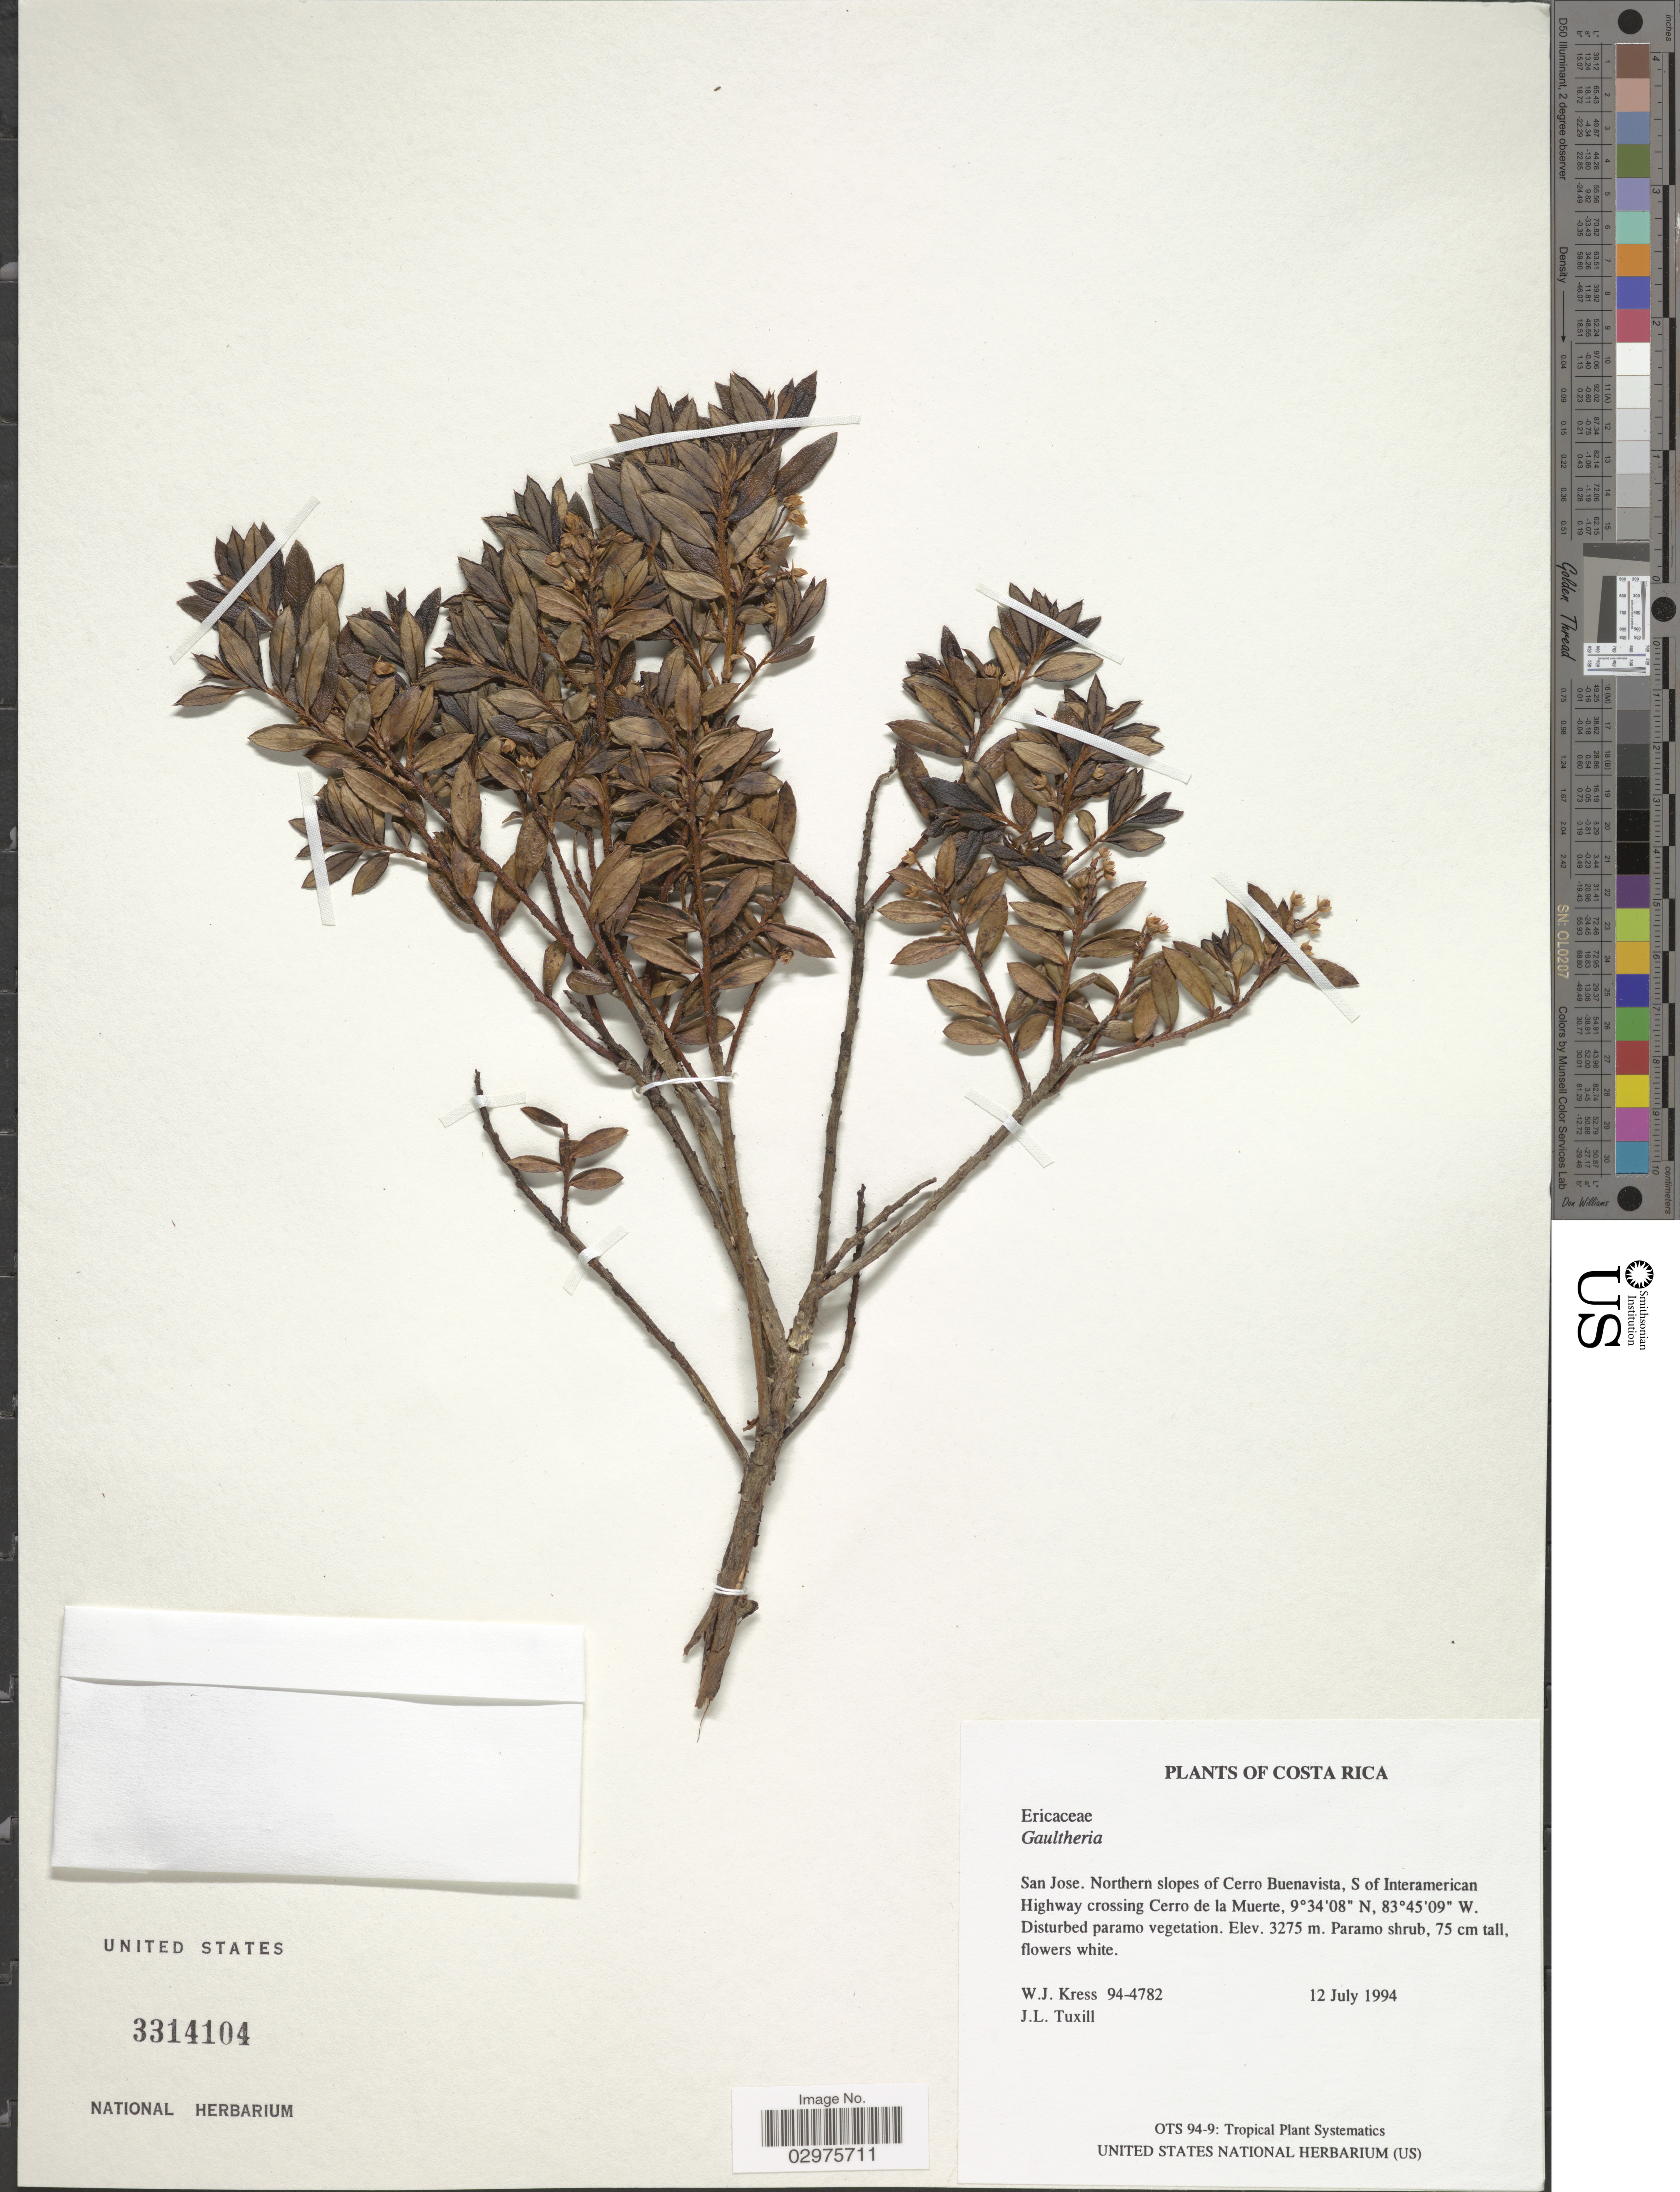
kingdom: Plantae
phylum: Tracheophyta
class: Magnoliopsida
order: Ericales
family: Ericaceae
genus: Gaultheria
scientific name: Gaultheria sp.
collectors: W. J. Kress & J. L. Tuxill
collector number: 94-4782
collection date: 1994-07-12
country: Costa Rica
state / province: San José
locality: Northern slopes of Cerro Buenavista, S of Interamerican Highway crossing Cerro de la Muerte.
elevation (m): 3275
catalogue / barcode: US 3314104